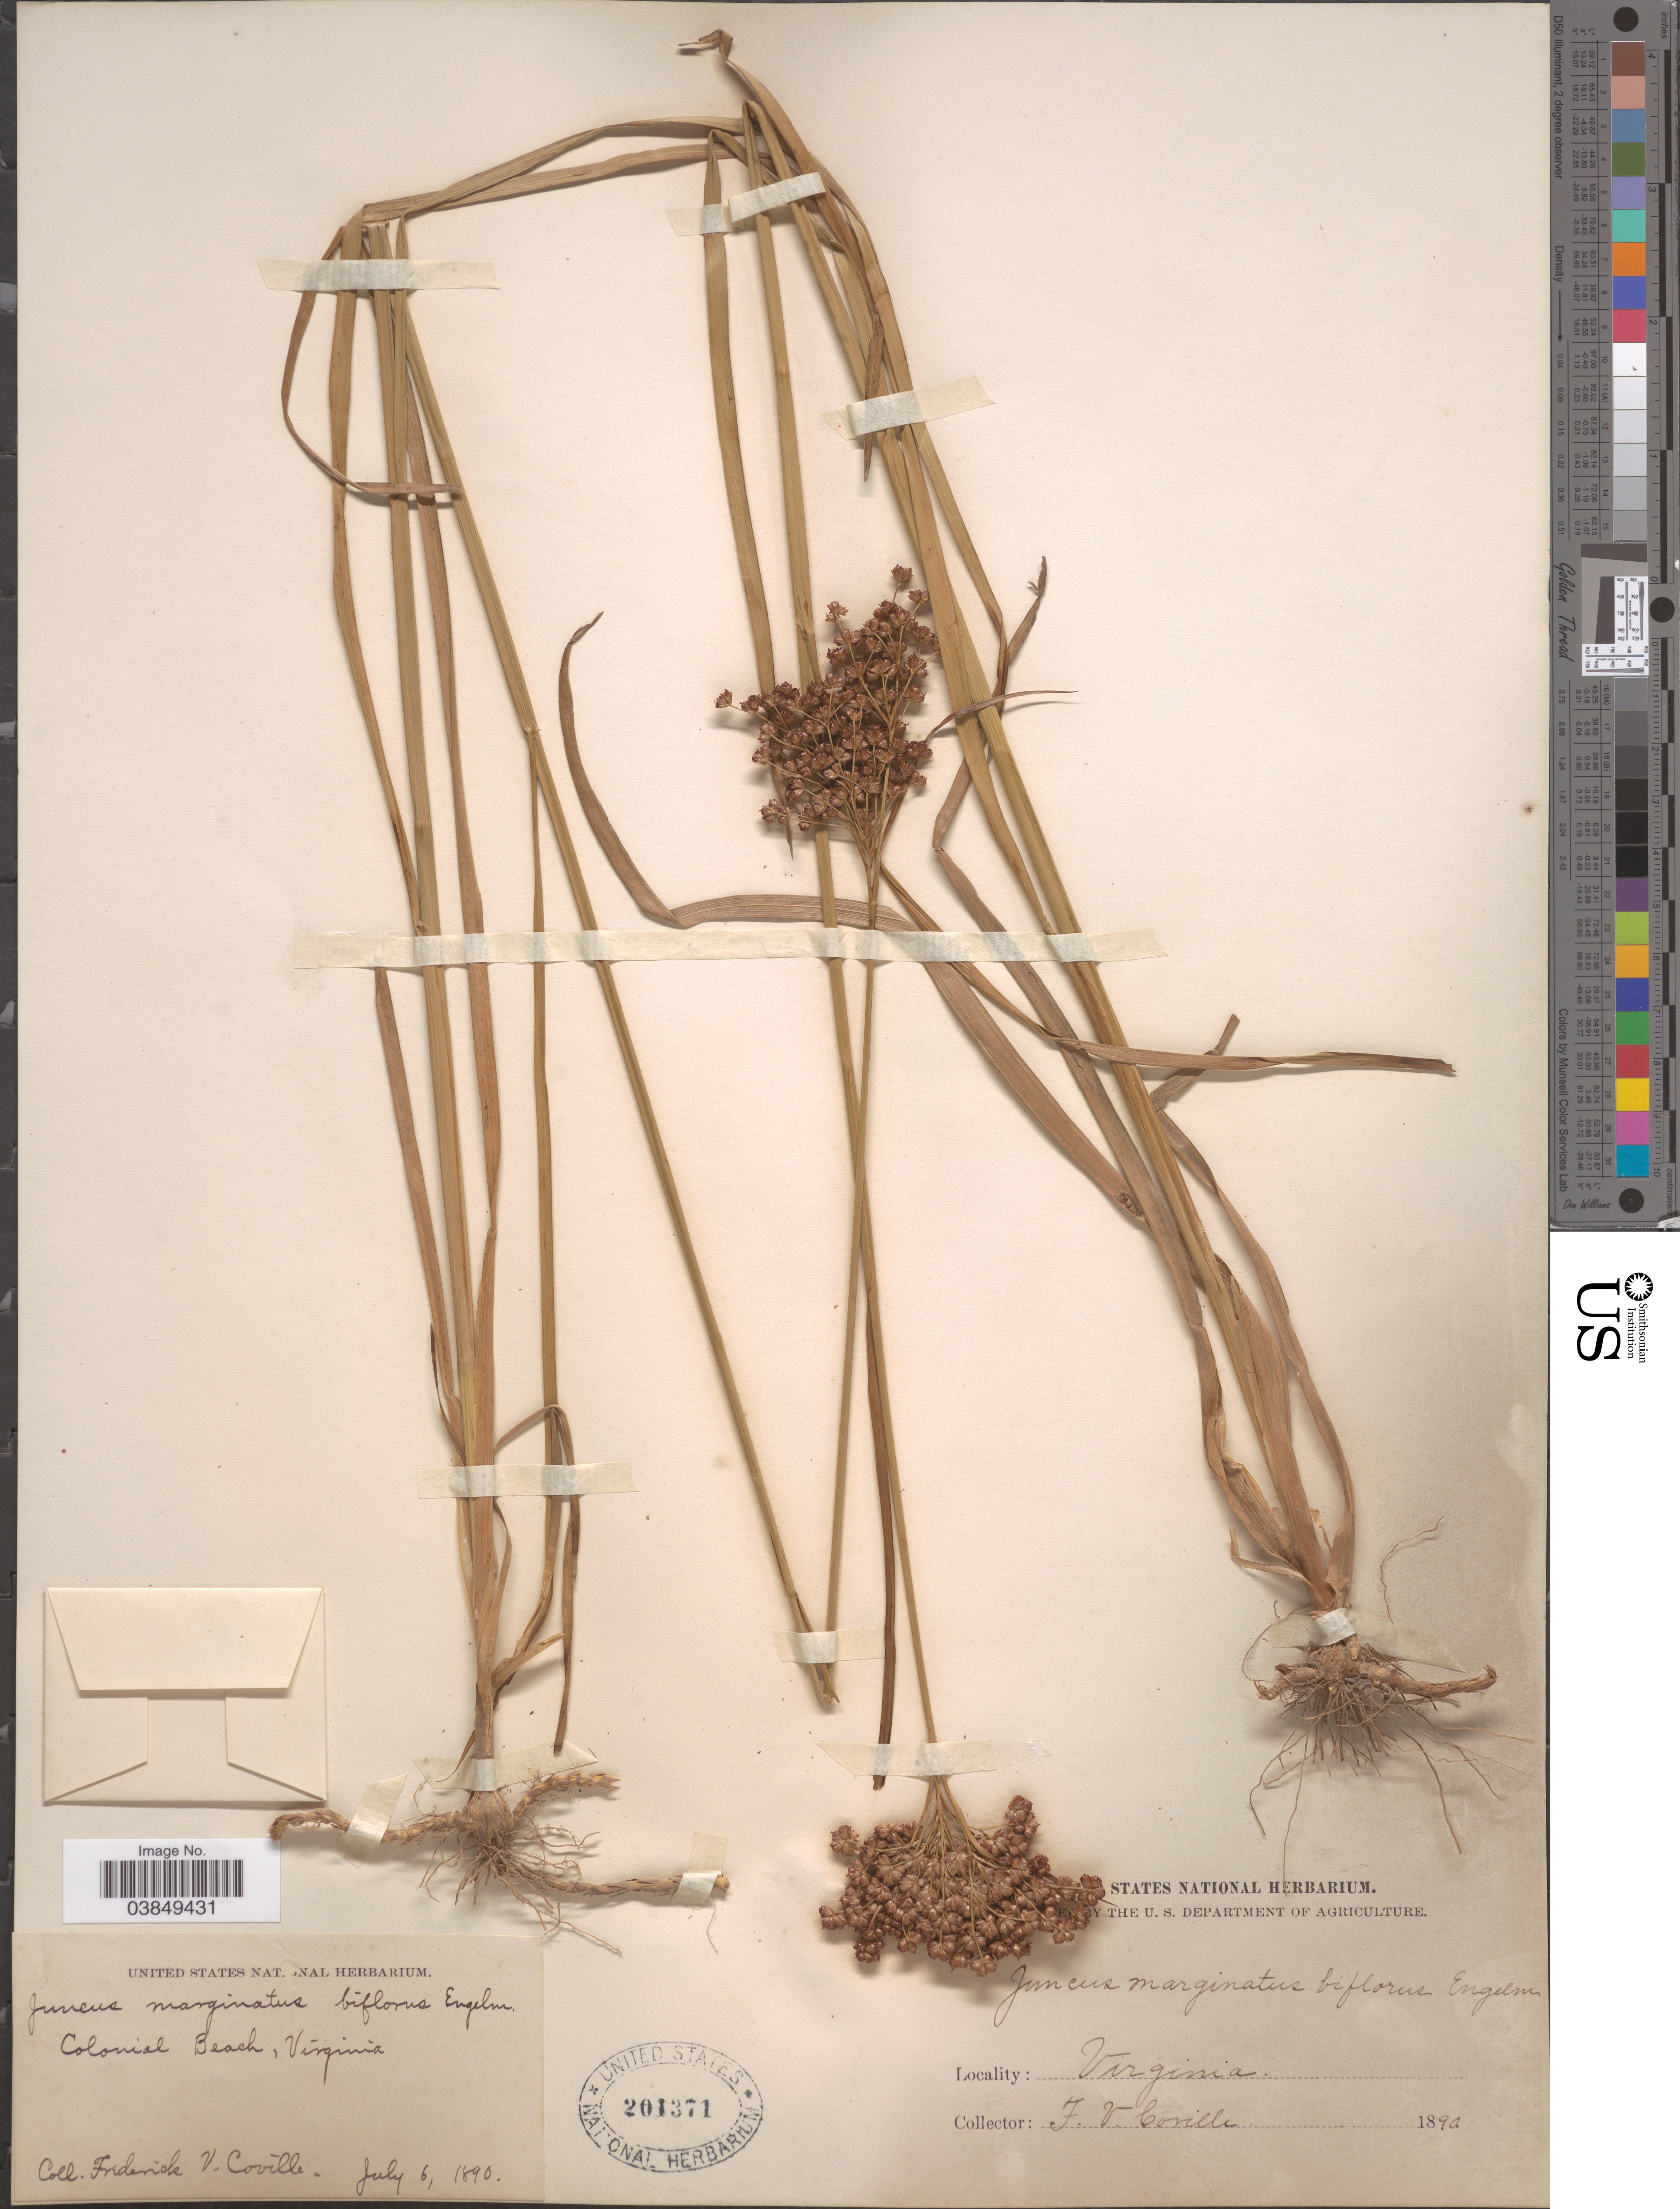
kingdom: Plantae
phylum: Tracheophyta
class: Liliopsida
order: Poales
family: Juncaceae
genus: Juncus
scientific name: Juncus aristulatus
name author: Michx.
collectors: F. V. Coville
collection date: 1890-07-06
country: United States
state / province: Virginia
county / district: Westmoreland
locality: Colonial Beach.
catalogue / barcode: US 201371